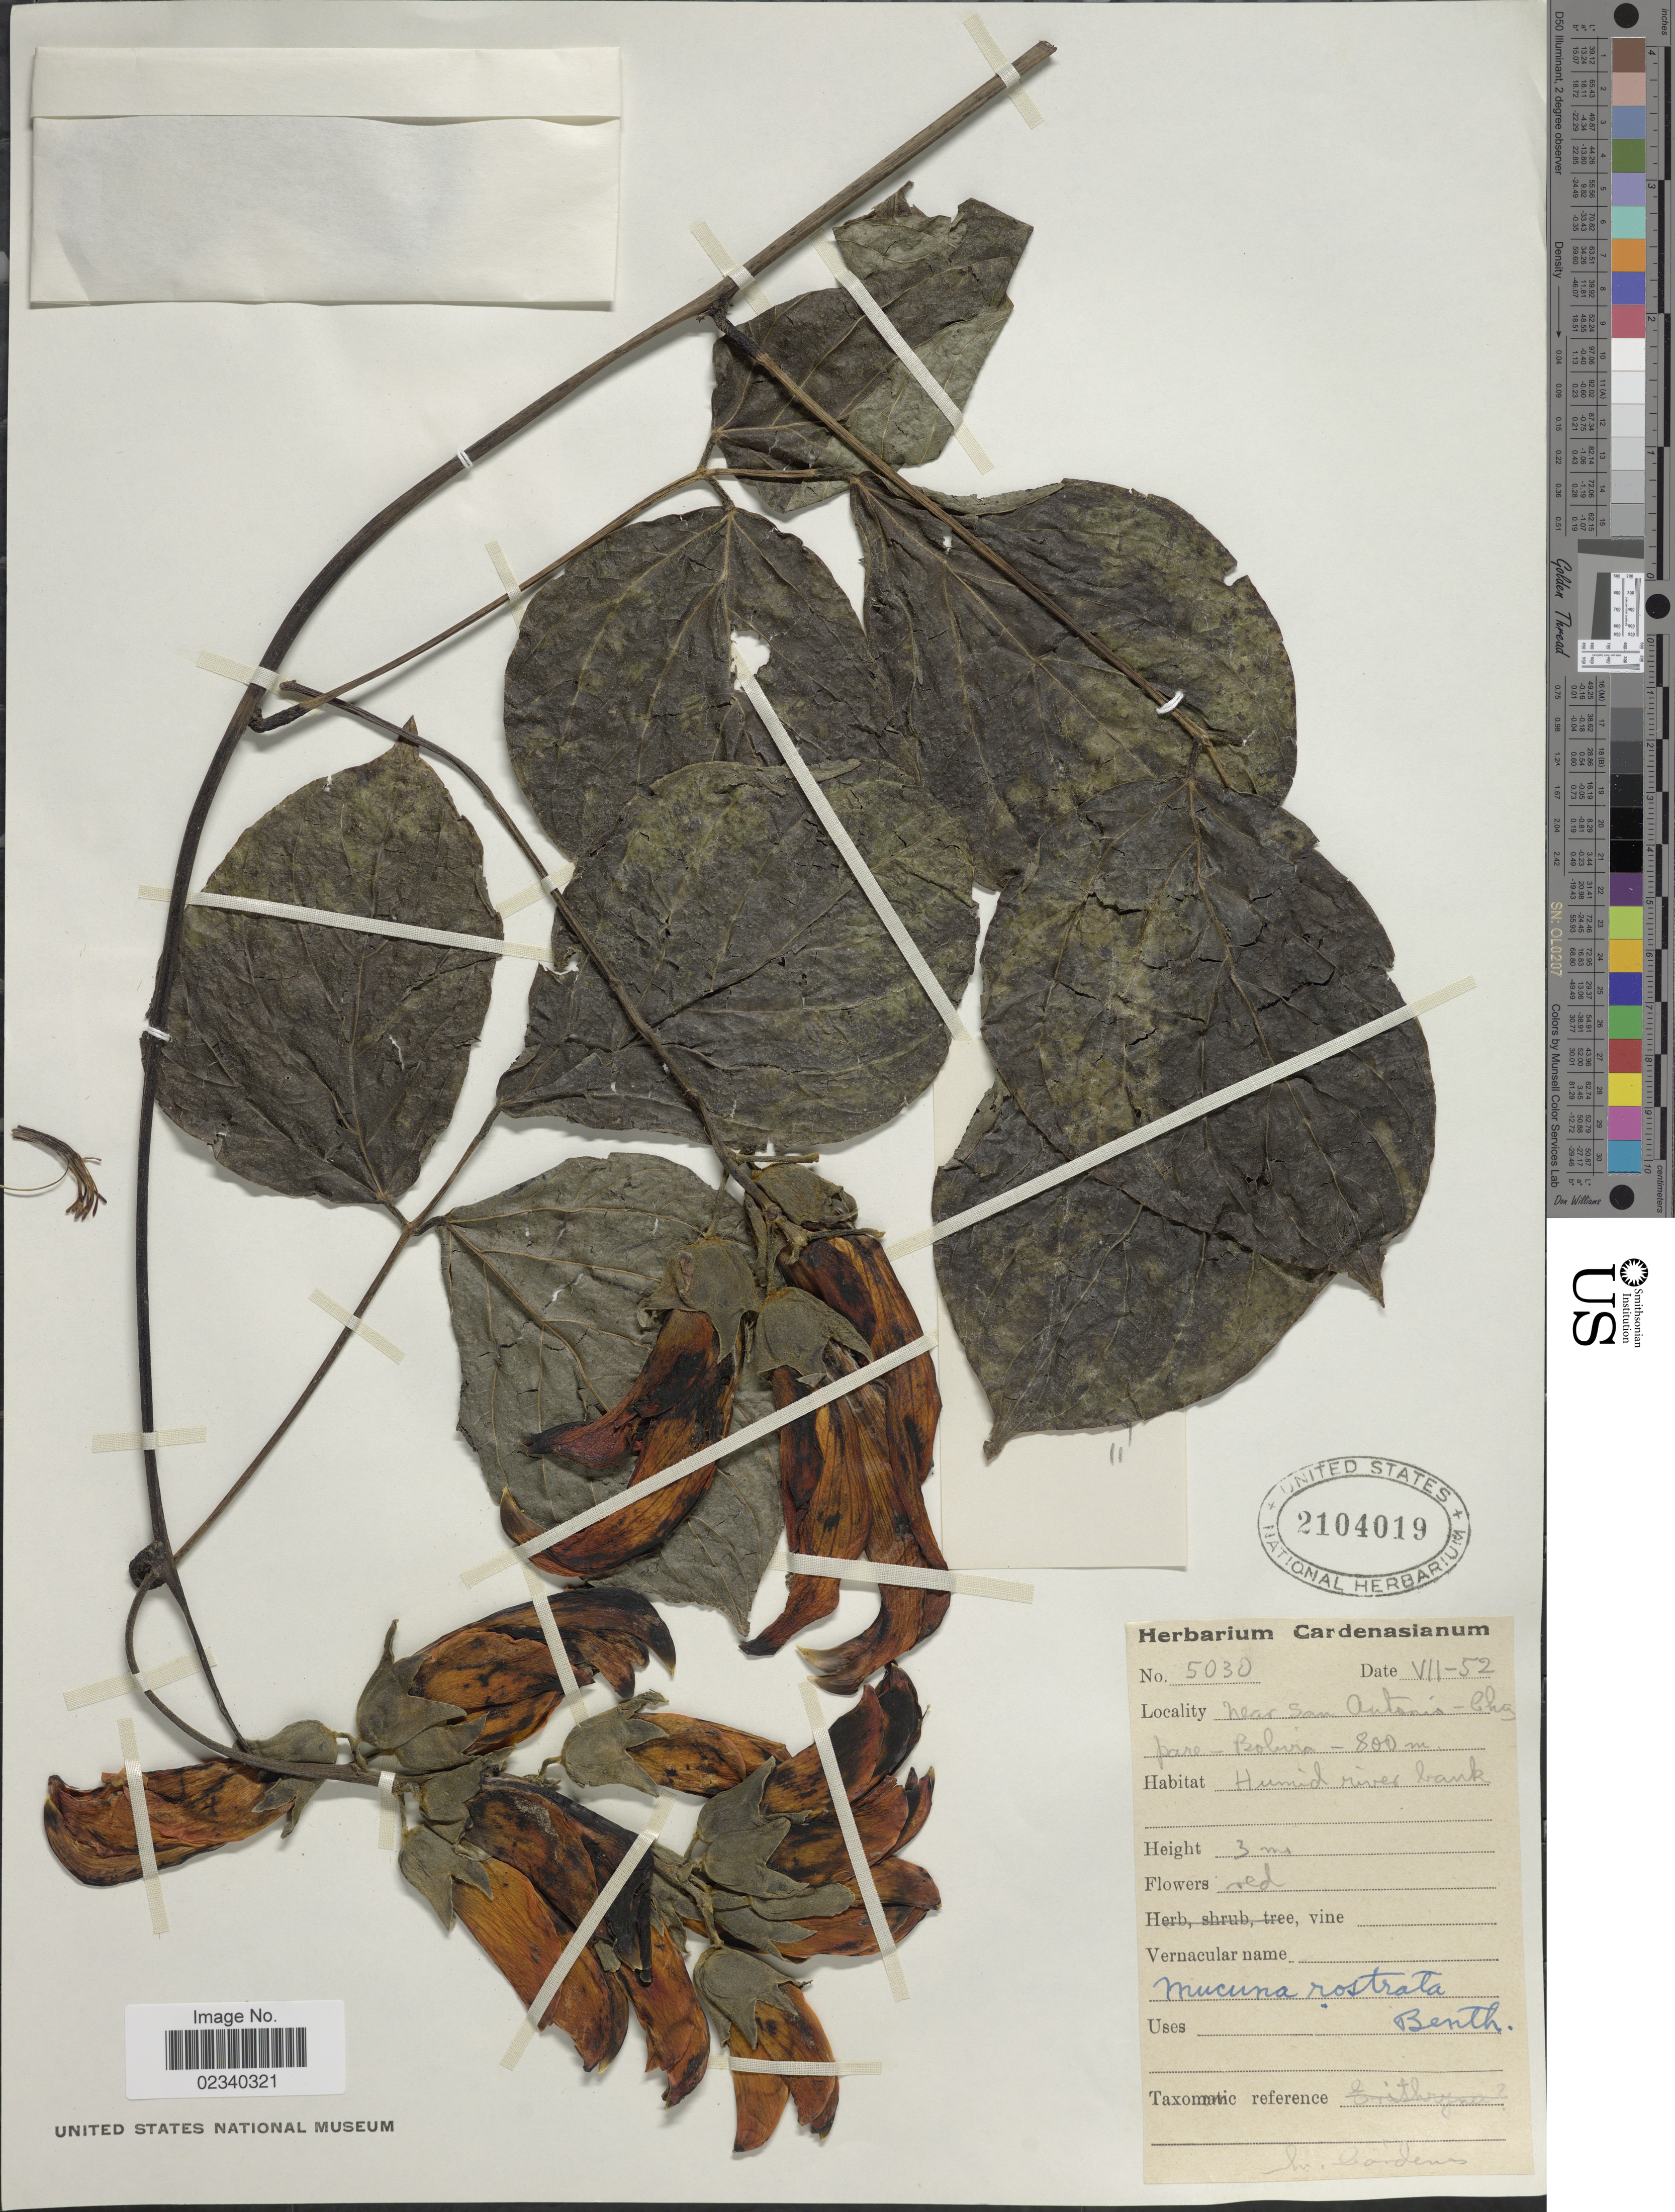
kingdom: Plantae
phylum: Tracheophyta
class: Magnoliopsida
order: Fabales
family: Fabaceae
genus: Mucuna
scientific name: Mucuna rostrata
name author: Benth.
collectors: ex herb. Cardenasianum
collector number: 5030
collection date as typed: Transcribed d/m/y: /7/52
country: Bolivia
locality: Near San Antonio - Chapare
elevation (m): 800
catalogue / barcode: US 2104019